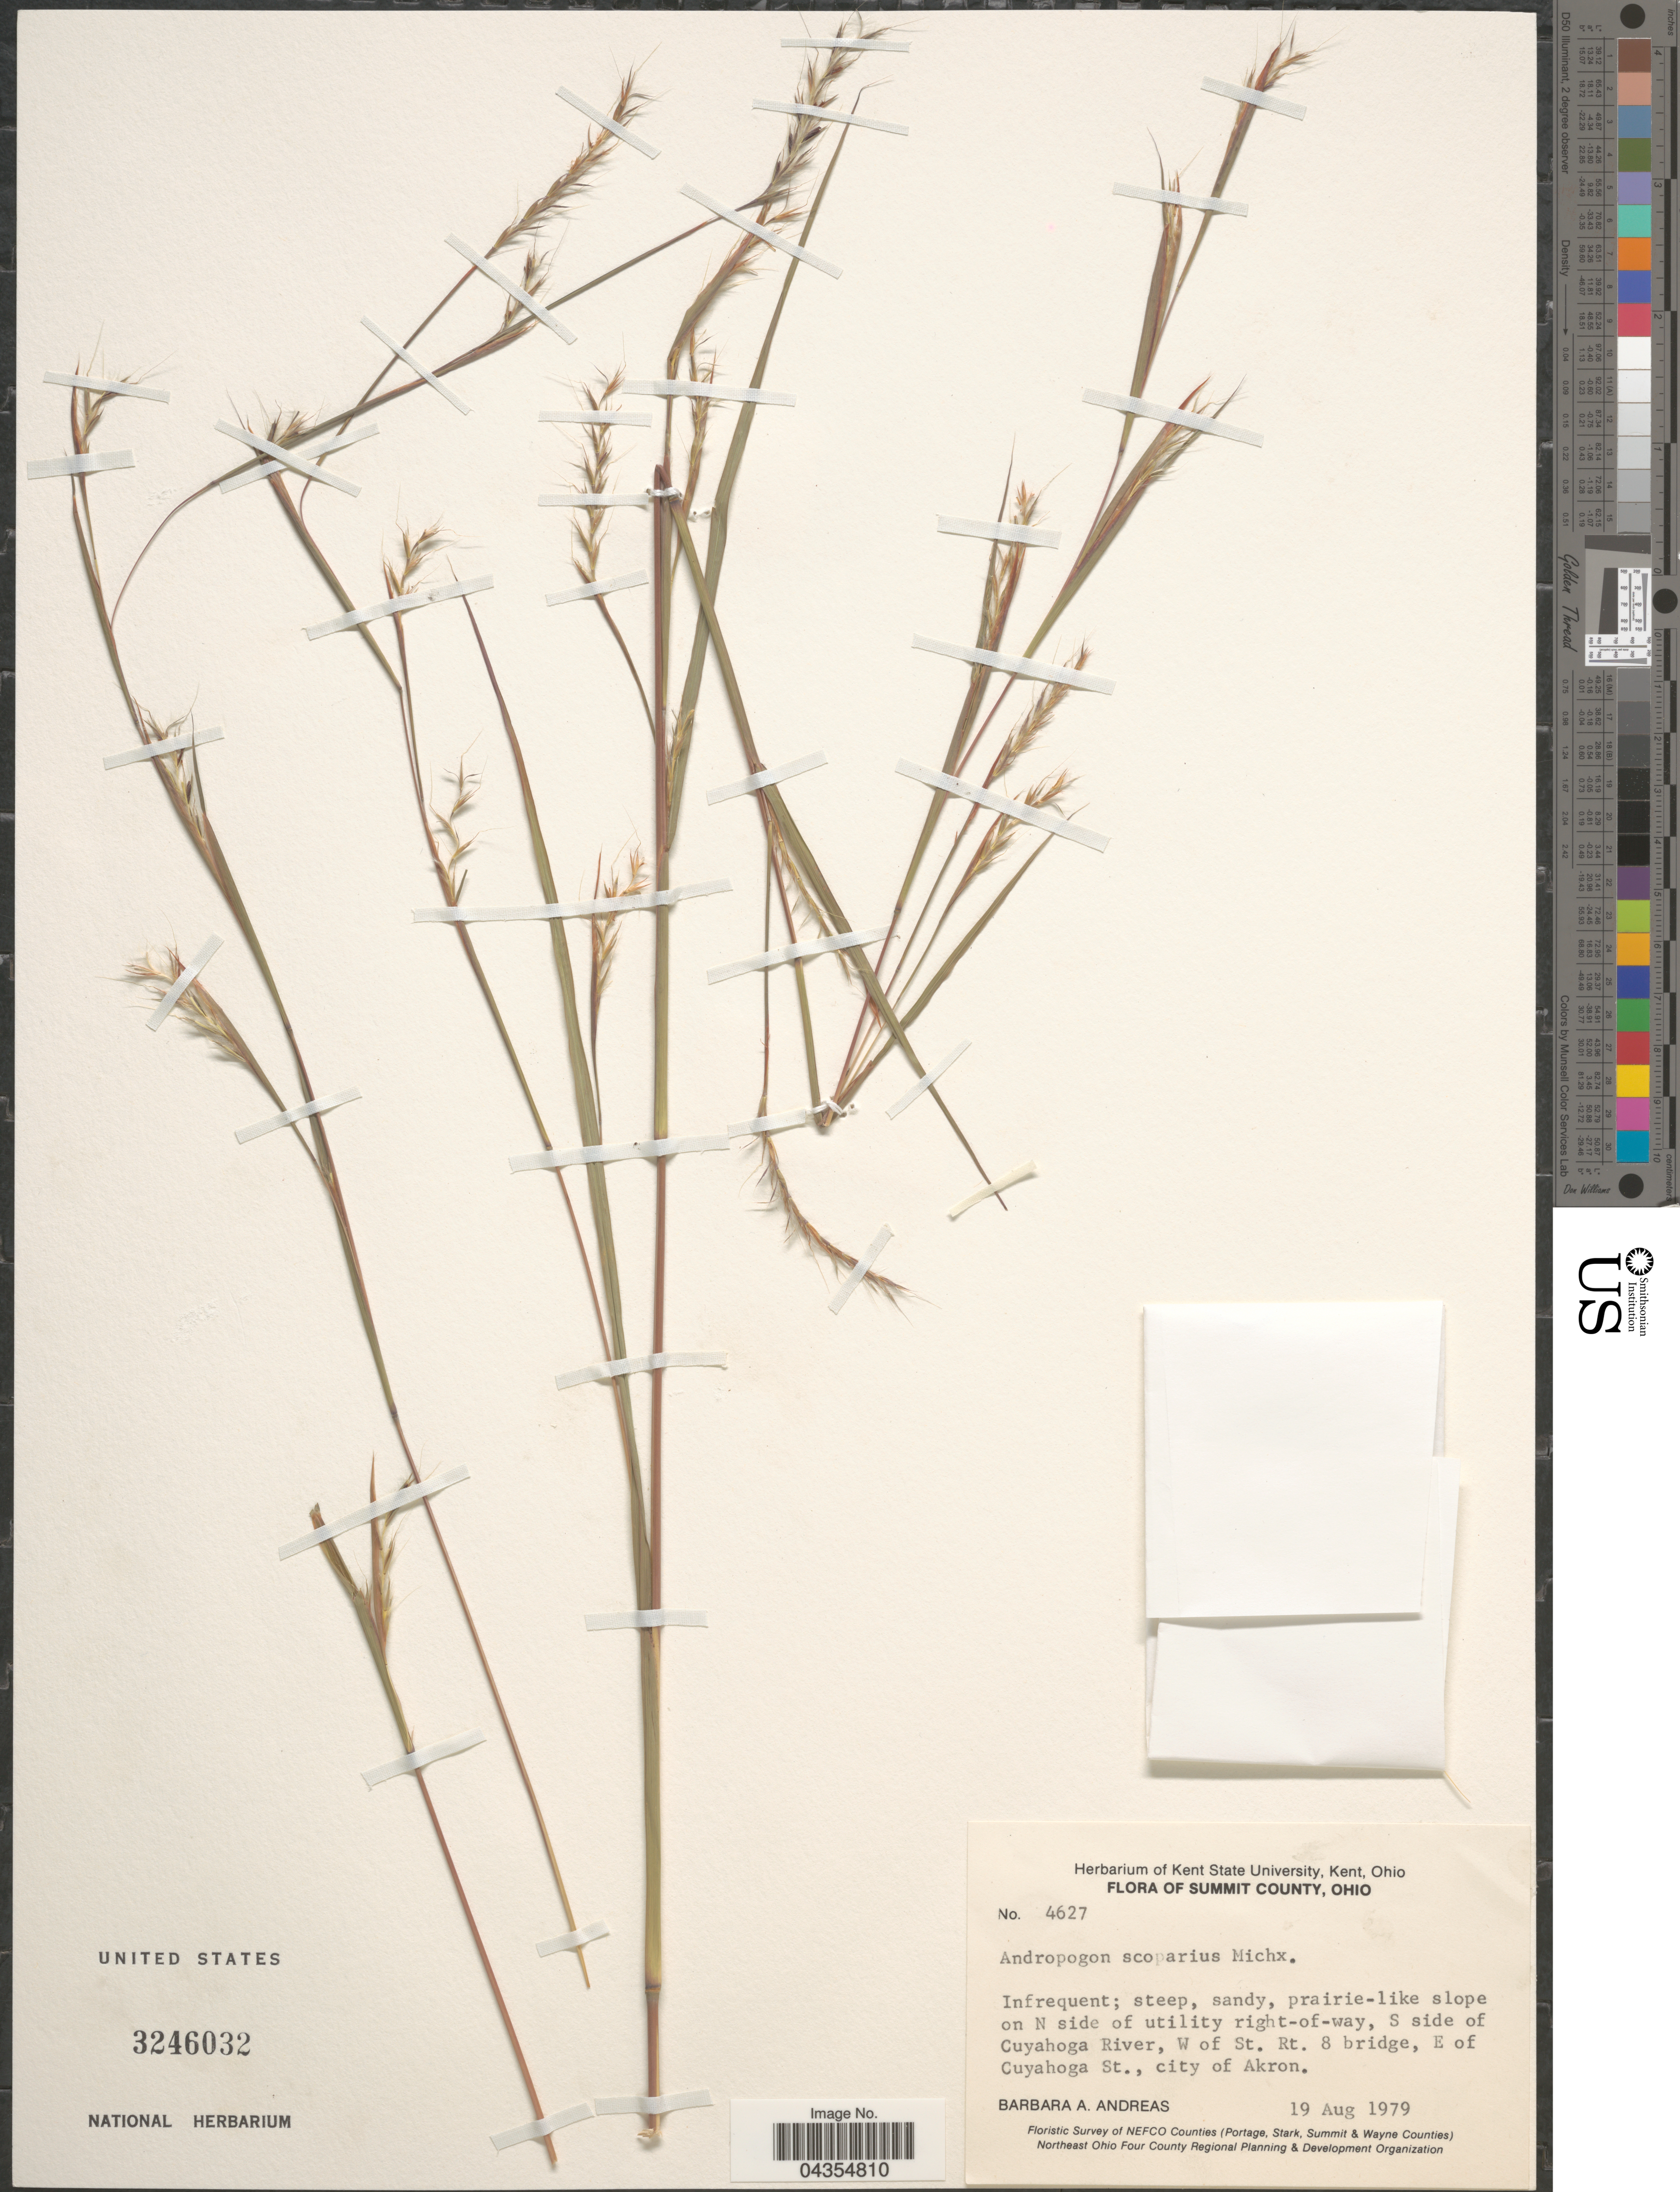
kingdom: Plantae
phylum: Tracheophyta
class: Liliopsida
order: Poales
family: Poaceae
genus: Schizachyrium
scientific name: Schizachyrium sanguineum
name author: (Retz.) Alston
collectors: B. A. Andreas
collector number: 4627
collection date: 1979-08-19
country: United States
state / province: Ohio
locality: Summit County. Infrequent; steep, sandy, prairie-like slope on N side of utility right-of-way, S side of Cuyahoga River, W of St. Rt. 8 bridge, E of Cuyahoga St., city of Akron.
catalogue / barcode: US 3246032